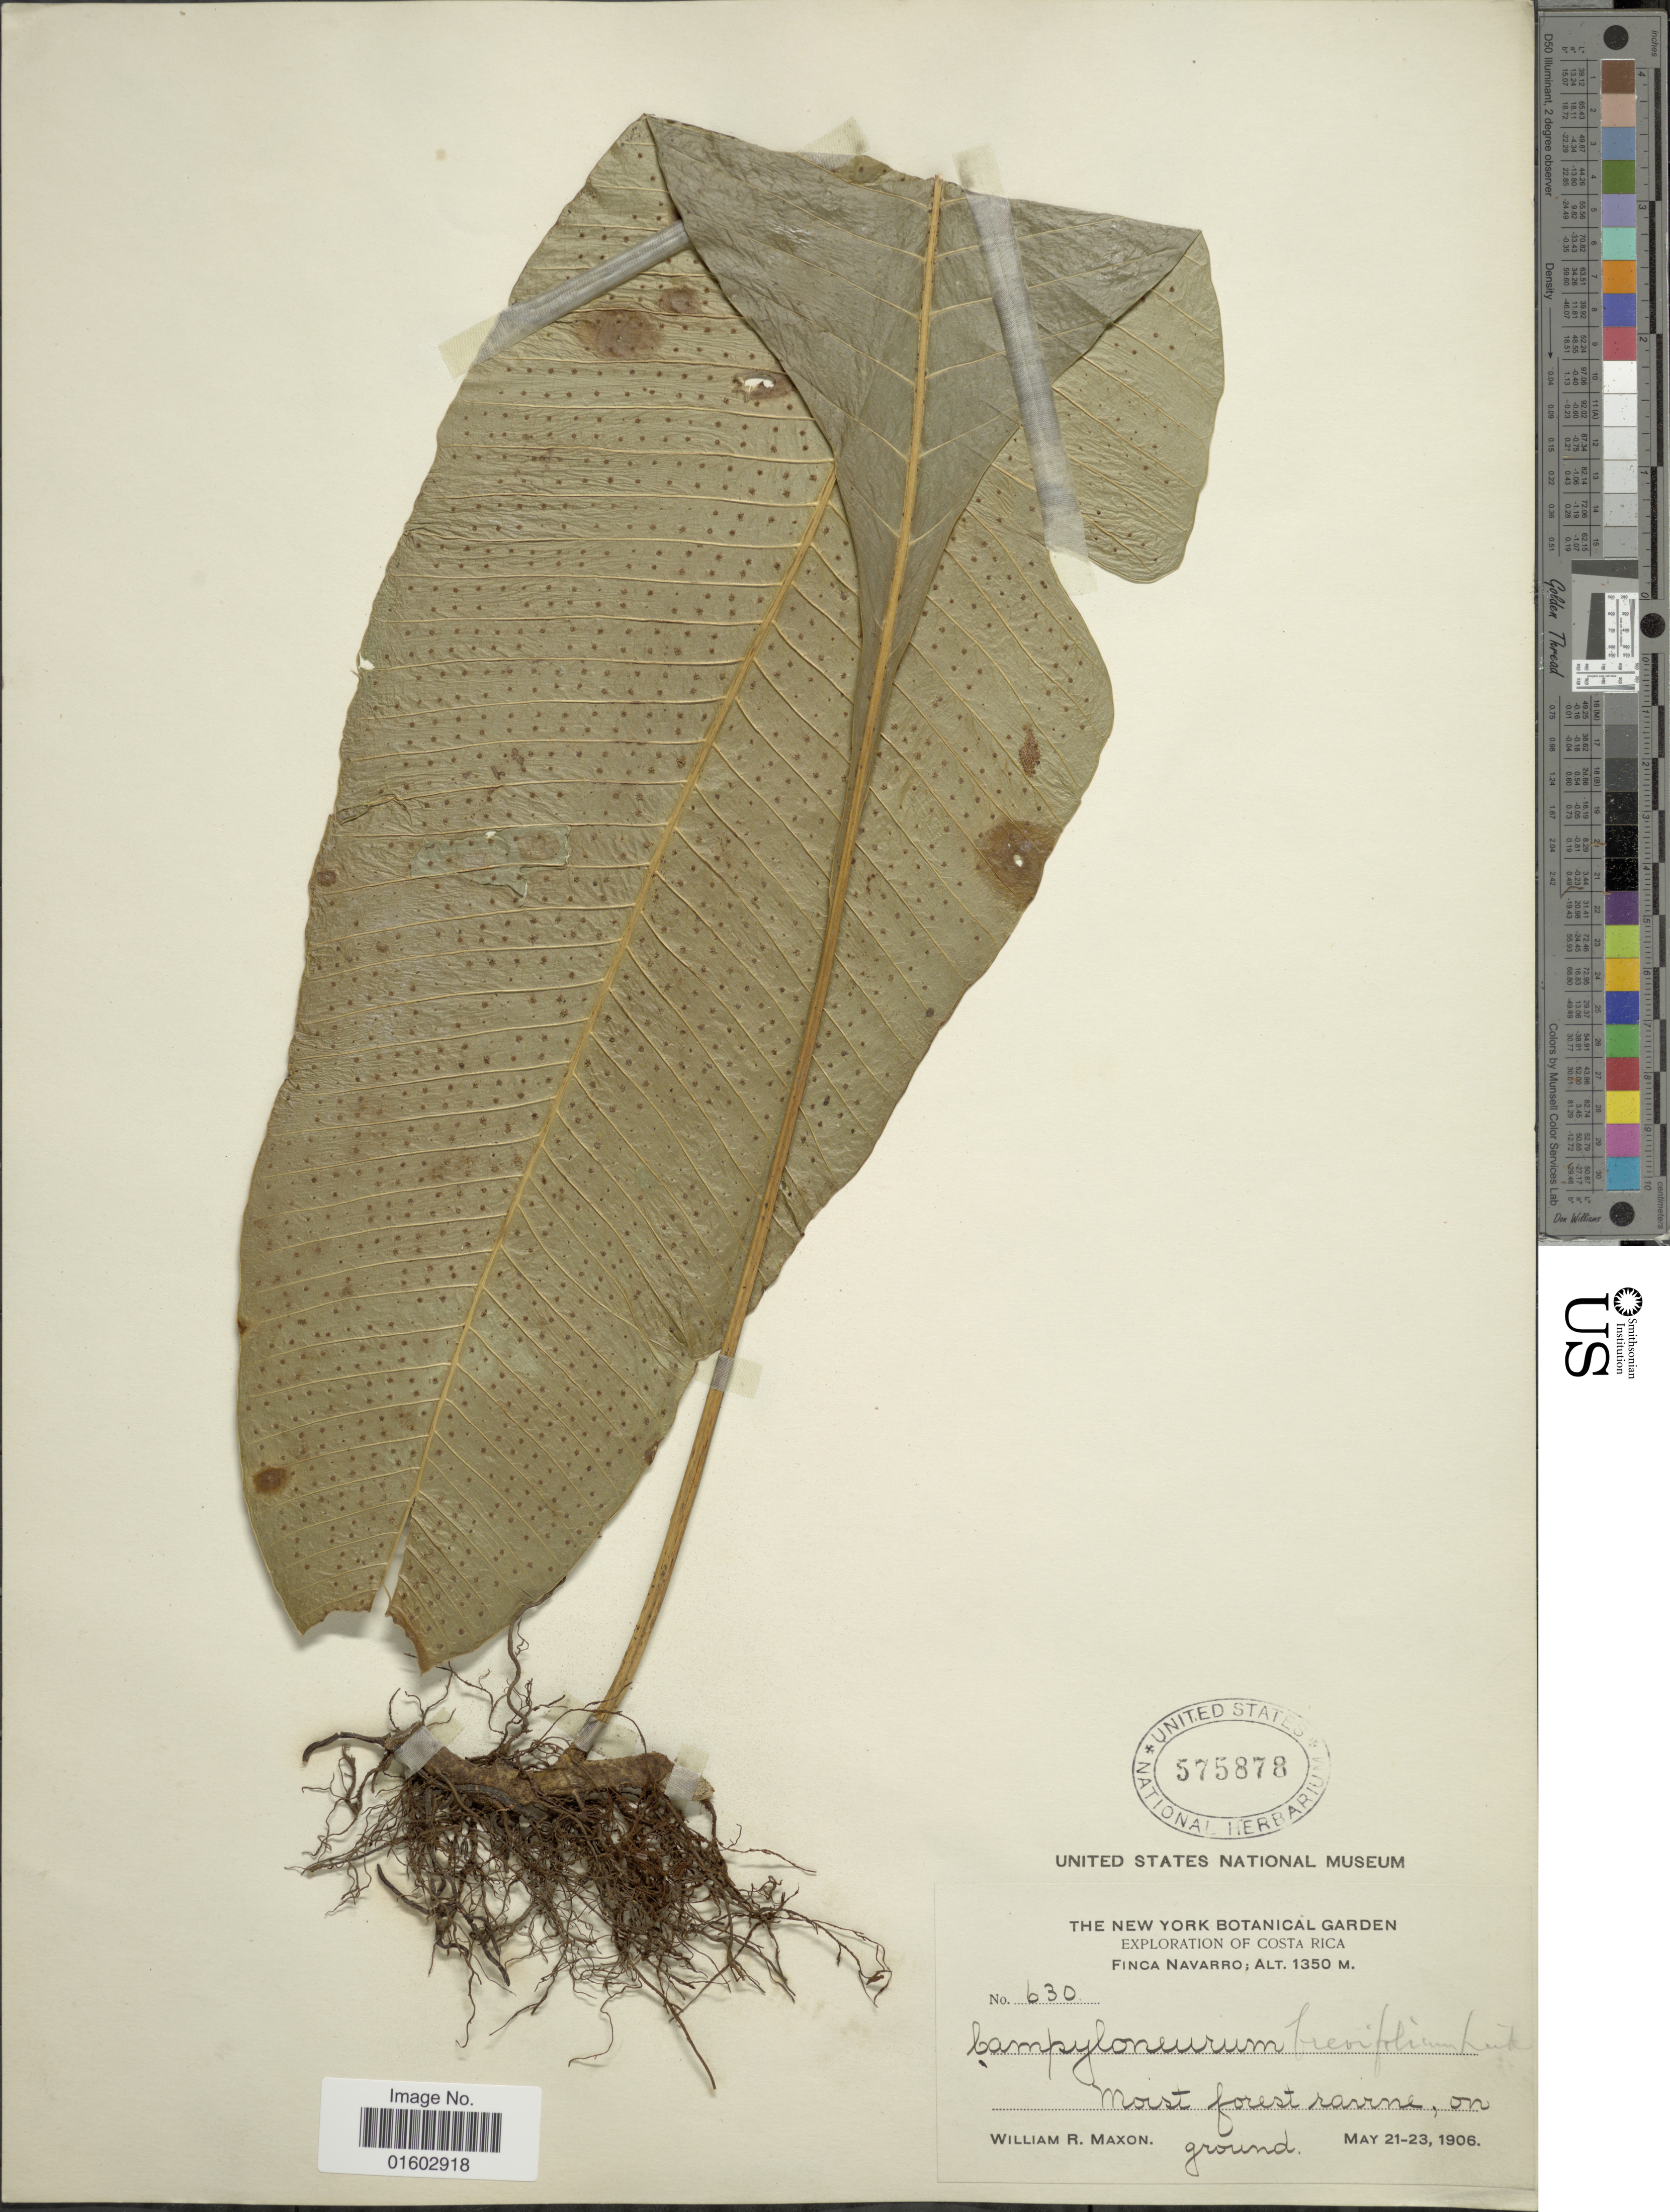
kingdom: Plantae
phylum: Tracheophyta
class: Polypodiopsida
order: Polypodiales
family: Polypodiaceae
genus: Campyloneurum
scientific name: Campyloneurum coarctatum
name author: (Kunze) Fée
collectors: W. R. Maxon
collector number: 630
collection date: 1906-05-21/1906-05-23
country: Costa Rica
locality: Finca Navarro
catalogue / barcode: US 575878